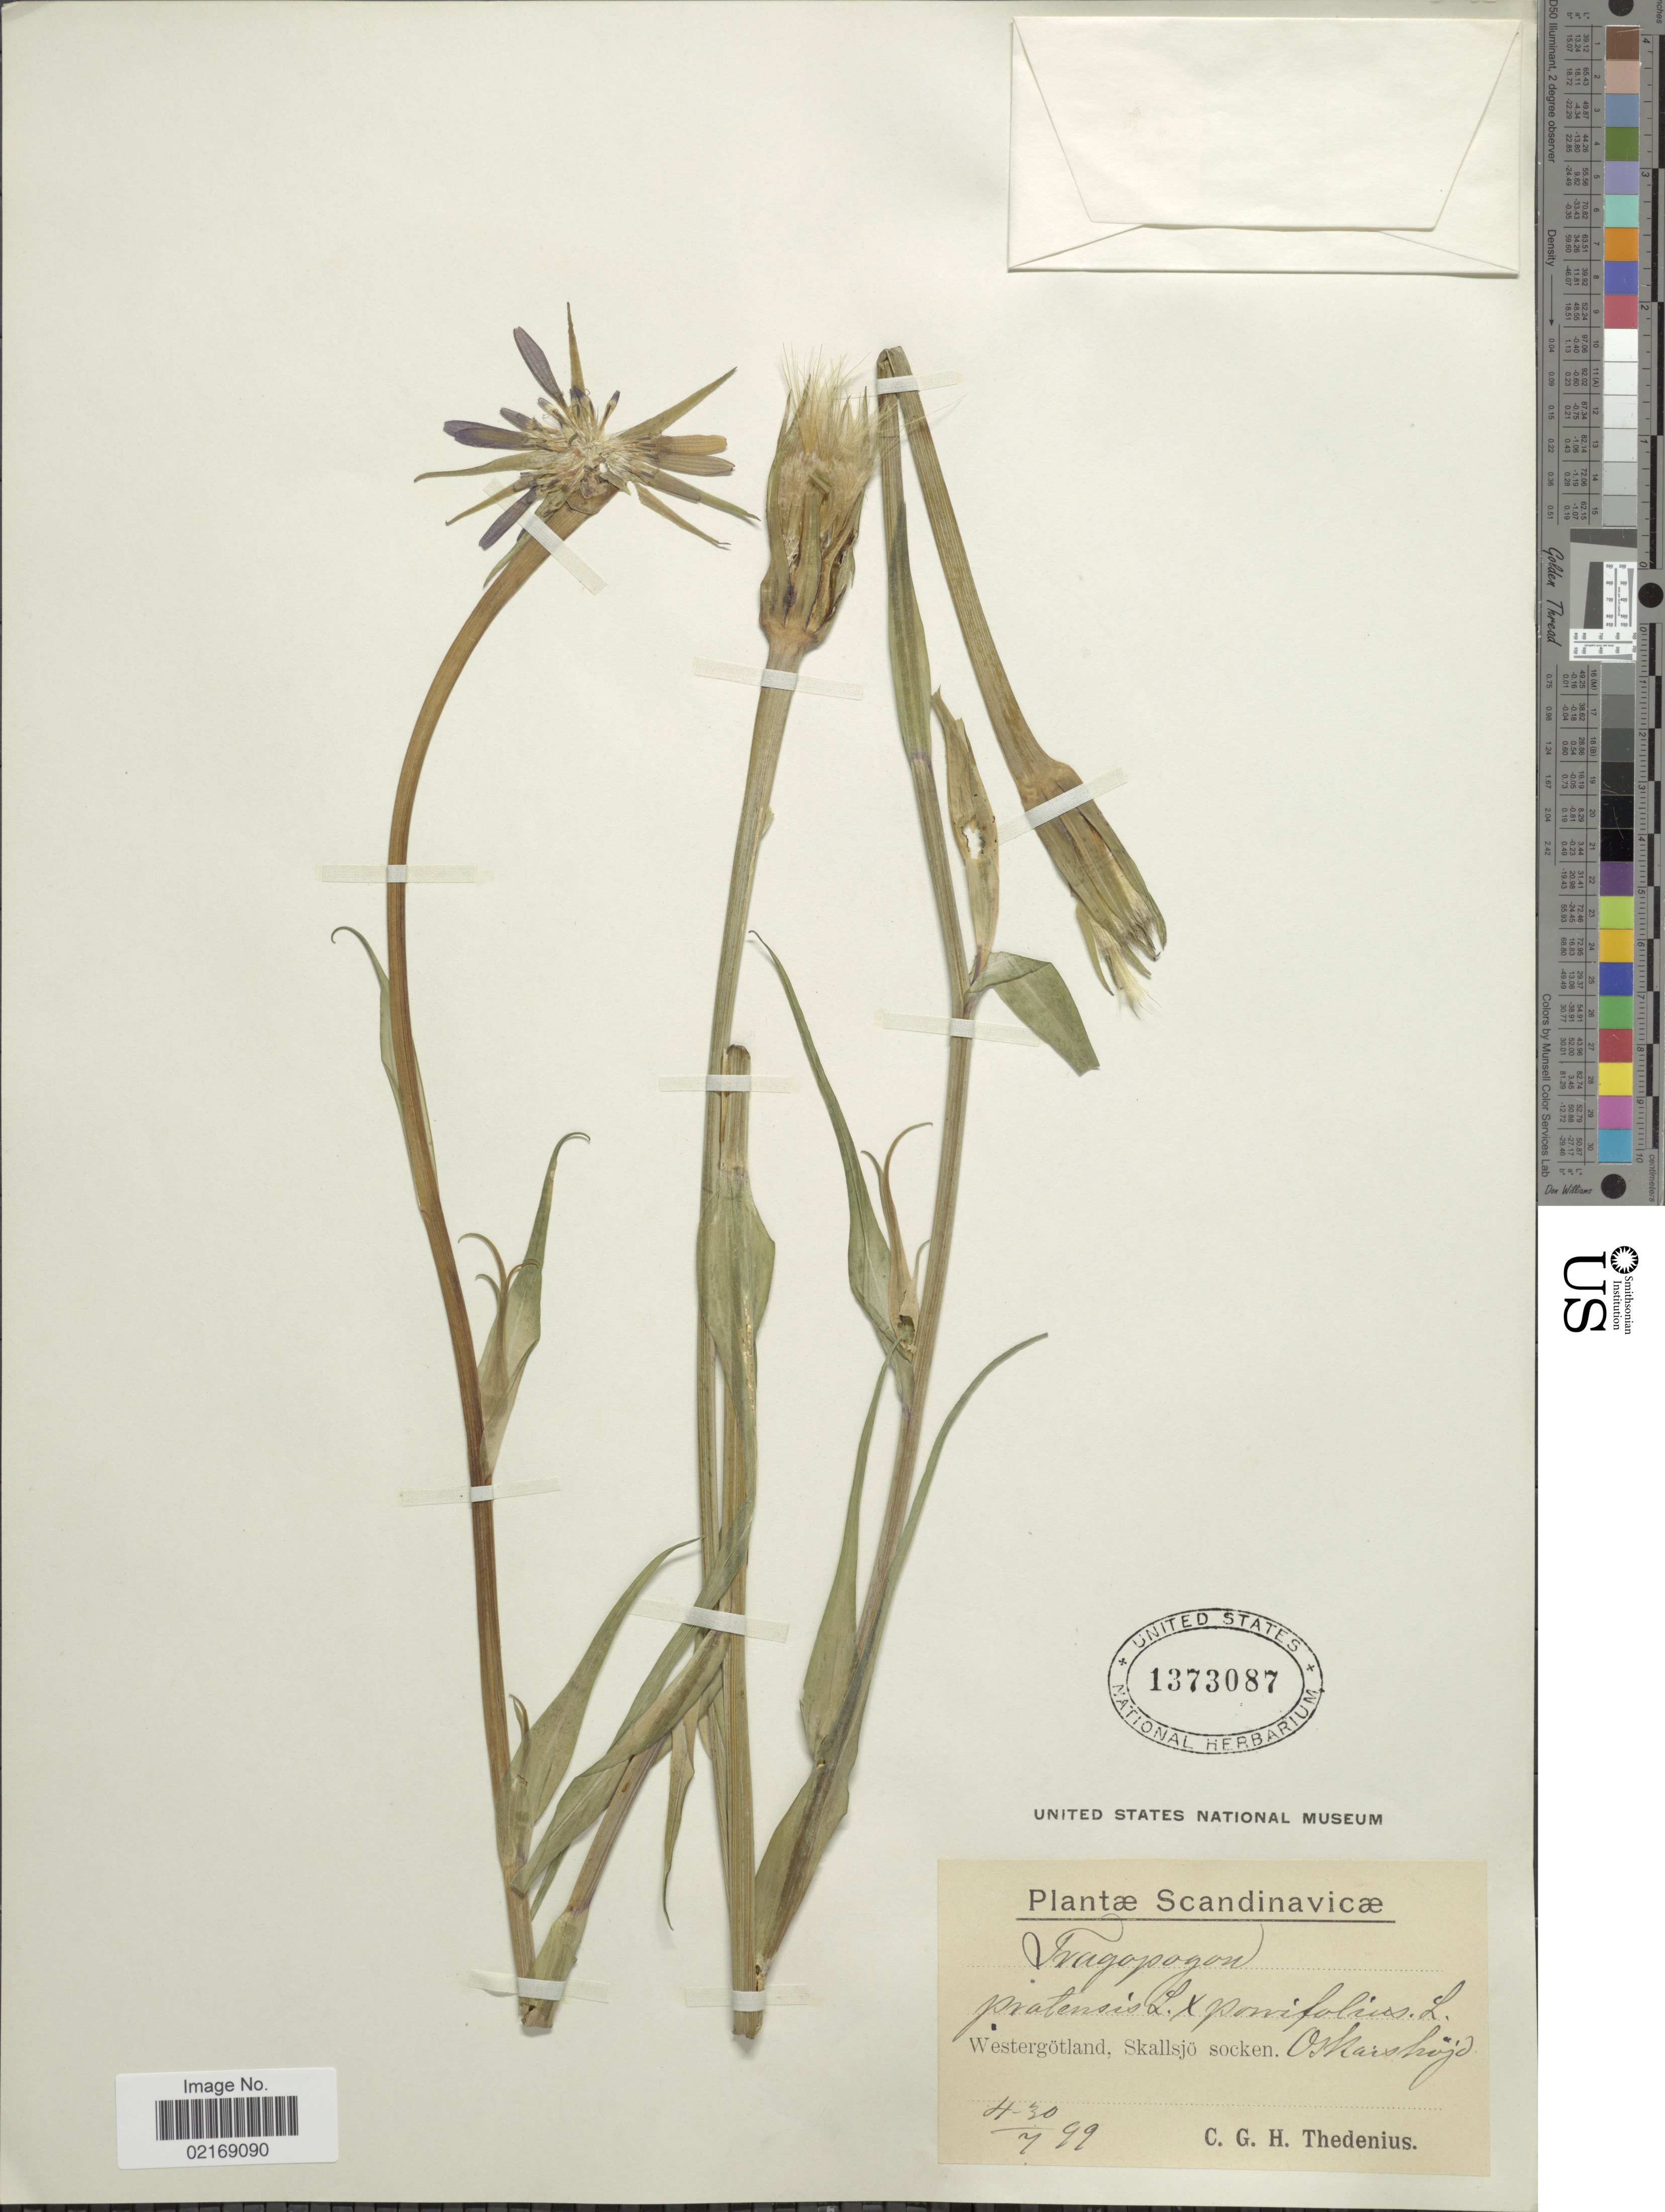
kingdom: Plantae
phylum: Tracheophyta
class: Magnoliopsida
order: Asterales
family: Asteraceae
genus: Tragopogon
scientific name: Tragopogon porrifolius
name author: L.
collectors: C. Thedenius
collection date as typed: Transcribed d/m/y: 4/7/99 to 30/7/99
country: Sweden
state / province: Västra Götaland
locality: Scandinavicae. Westergötland, Skallsjö socken. Oskarshöjd.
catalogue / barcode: US 1373087